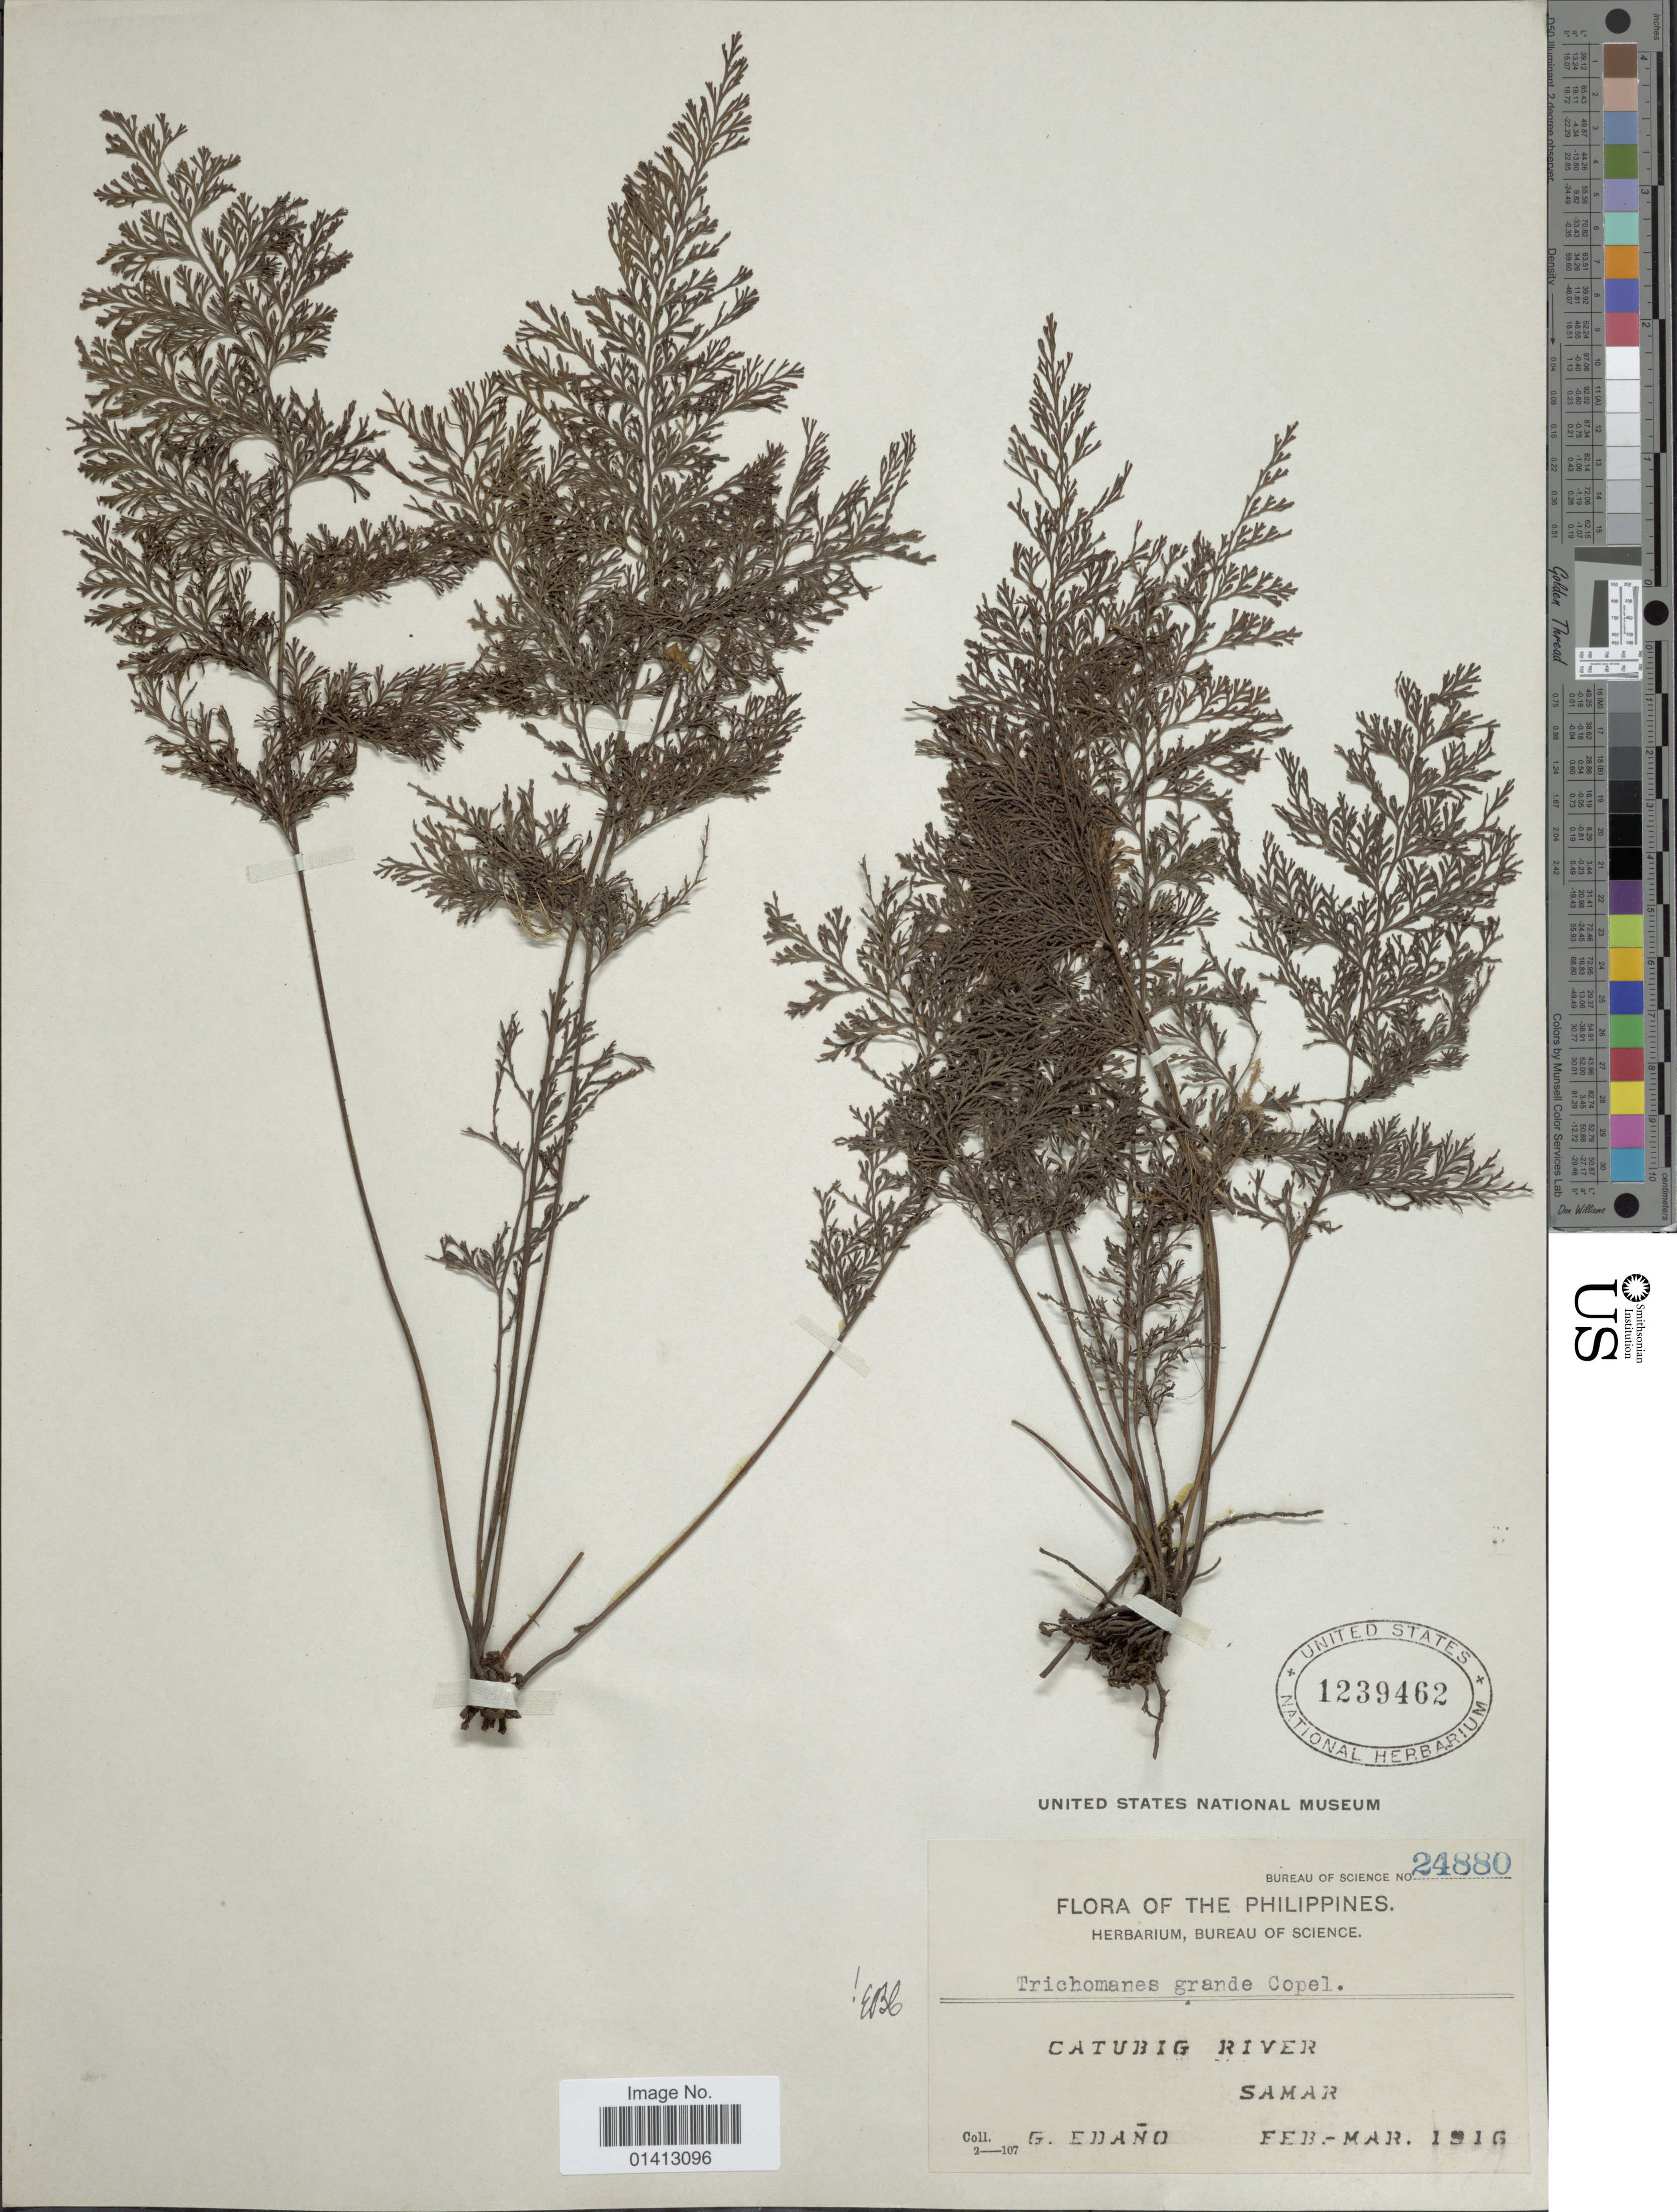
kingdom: Plantae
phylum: Tracheophyta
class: Polypodiopsida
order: Hymenophyllales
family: Hymenophyllaceae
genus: Crepidomanes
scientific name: Crepidomanes grande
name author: (Copel.) Ebihara & K. Iwats.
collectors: G. Edaño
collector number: Bureau of Science 24880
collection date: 1916-02/1916-03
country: Philippines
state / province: Eastern Visayas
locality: Catubig River, Samar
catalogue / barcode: US 1239462